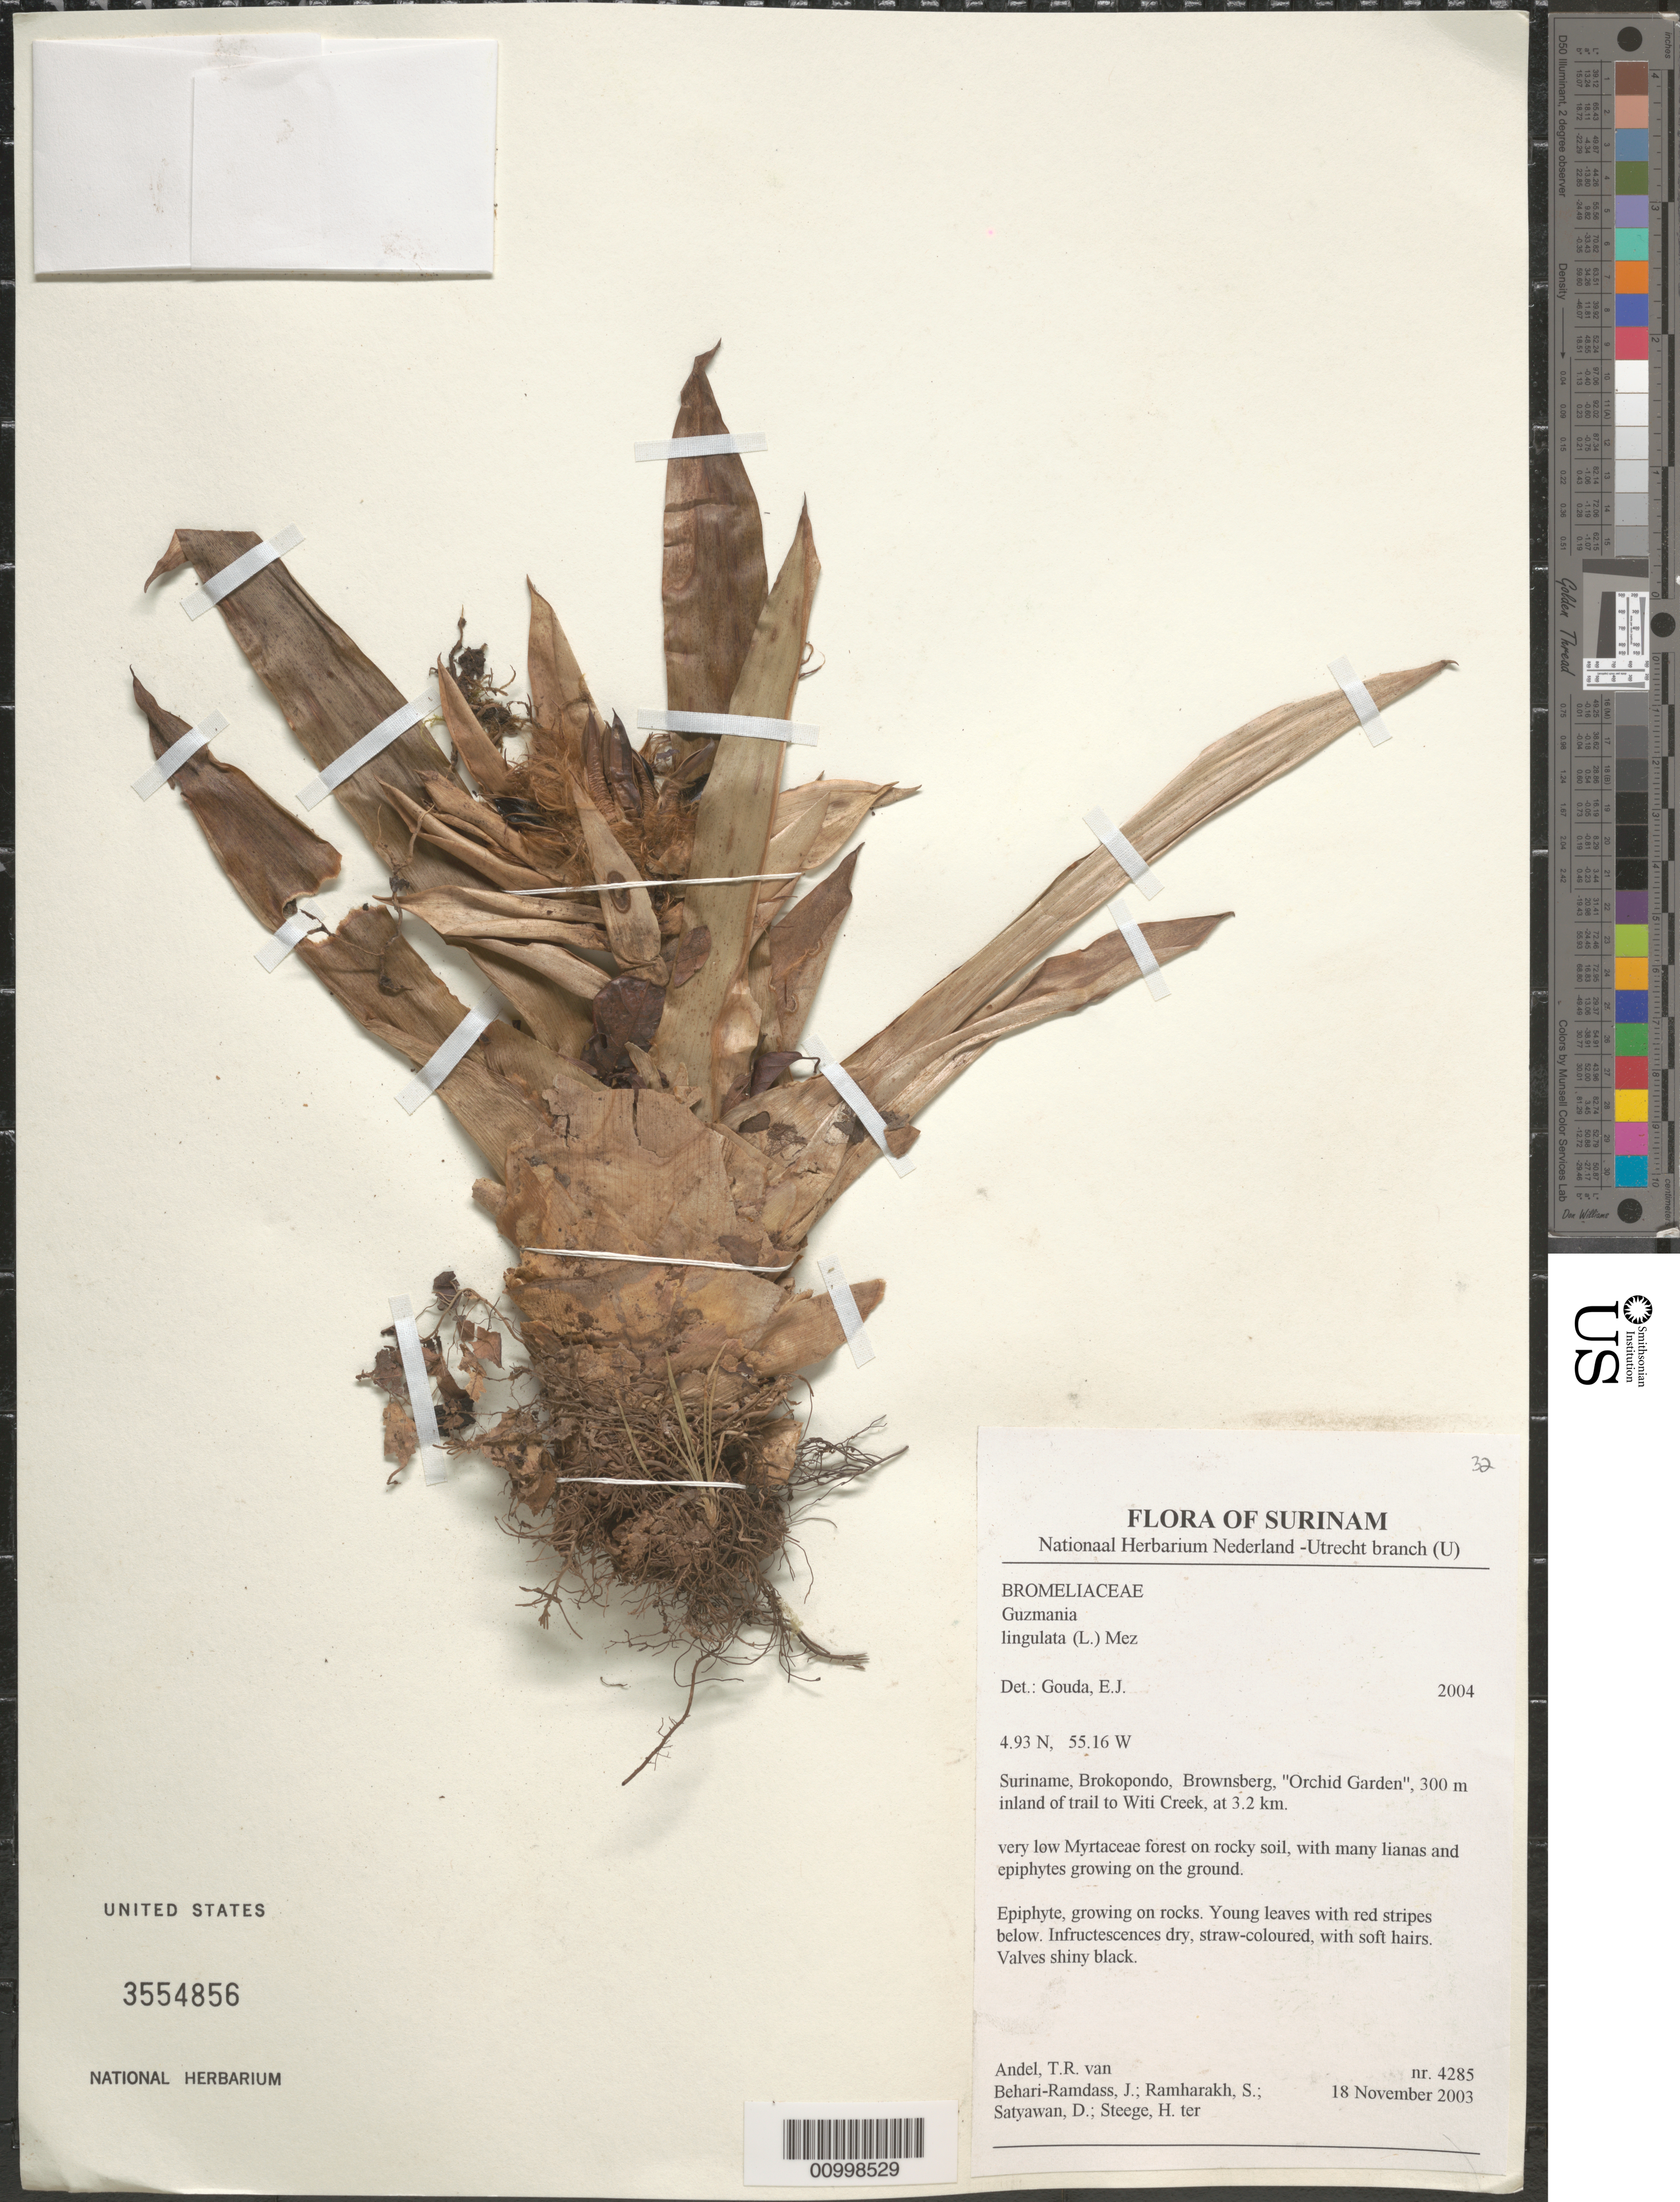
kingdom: Plantae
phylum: Tracheophyta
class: Liliopsida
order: Poales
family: Bromeliaceae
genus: Guzmania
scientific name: Guzmania lingulata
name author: (L.) Mez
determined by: Gouda, E. J.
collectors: T. R. van Andel, J. Behari-Ramdas, S. Ramharakh, D. Satyawan & H. ter Steege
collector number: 4285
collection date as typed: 18-Nov-03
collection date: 2003-11-18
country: Suriname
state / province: Brokopondo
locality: Brownsberg, "Orchid Garden", 300 m inland of trail to Witi Creek, at 3.2 km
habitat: Very low Myrtaceae forest on rocky soil, with many lianas and epiphytes growing on the ground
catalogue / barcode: US 3554856